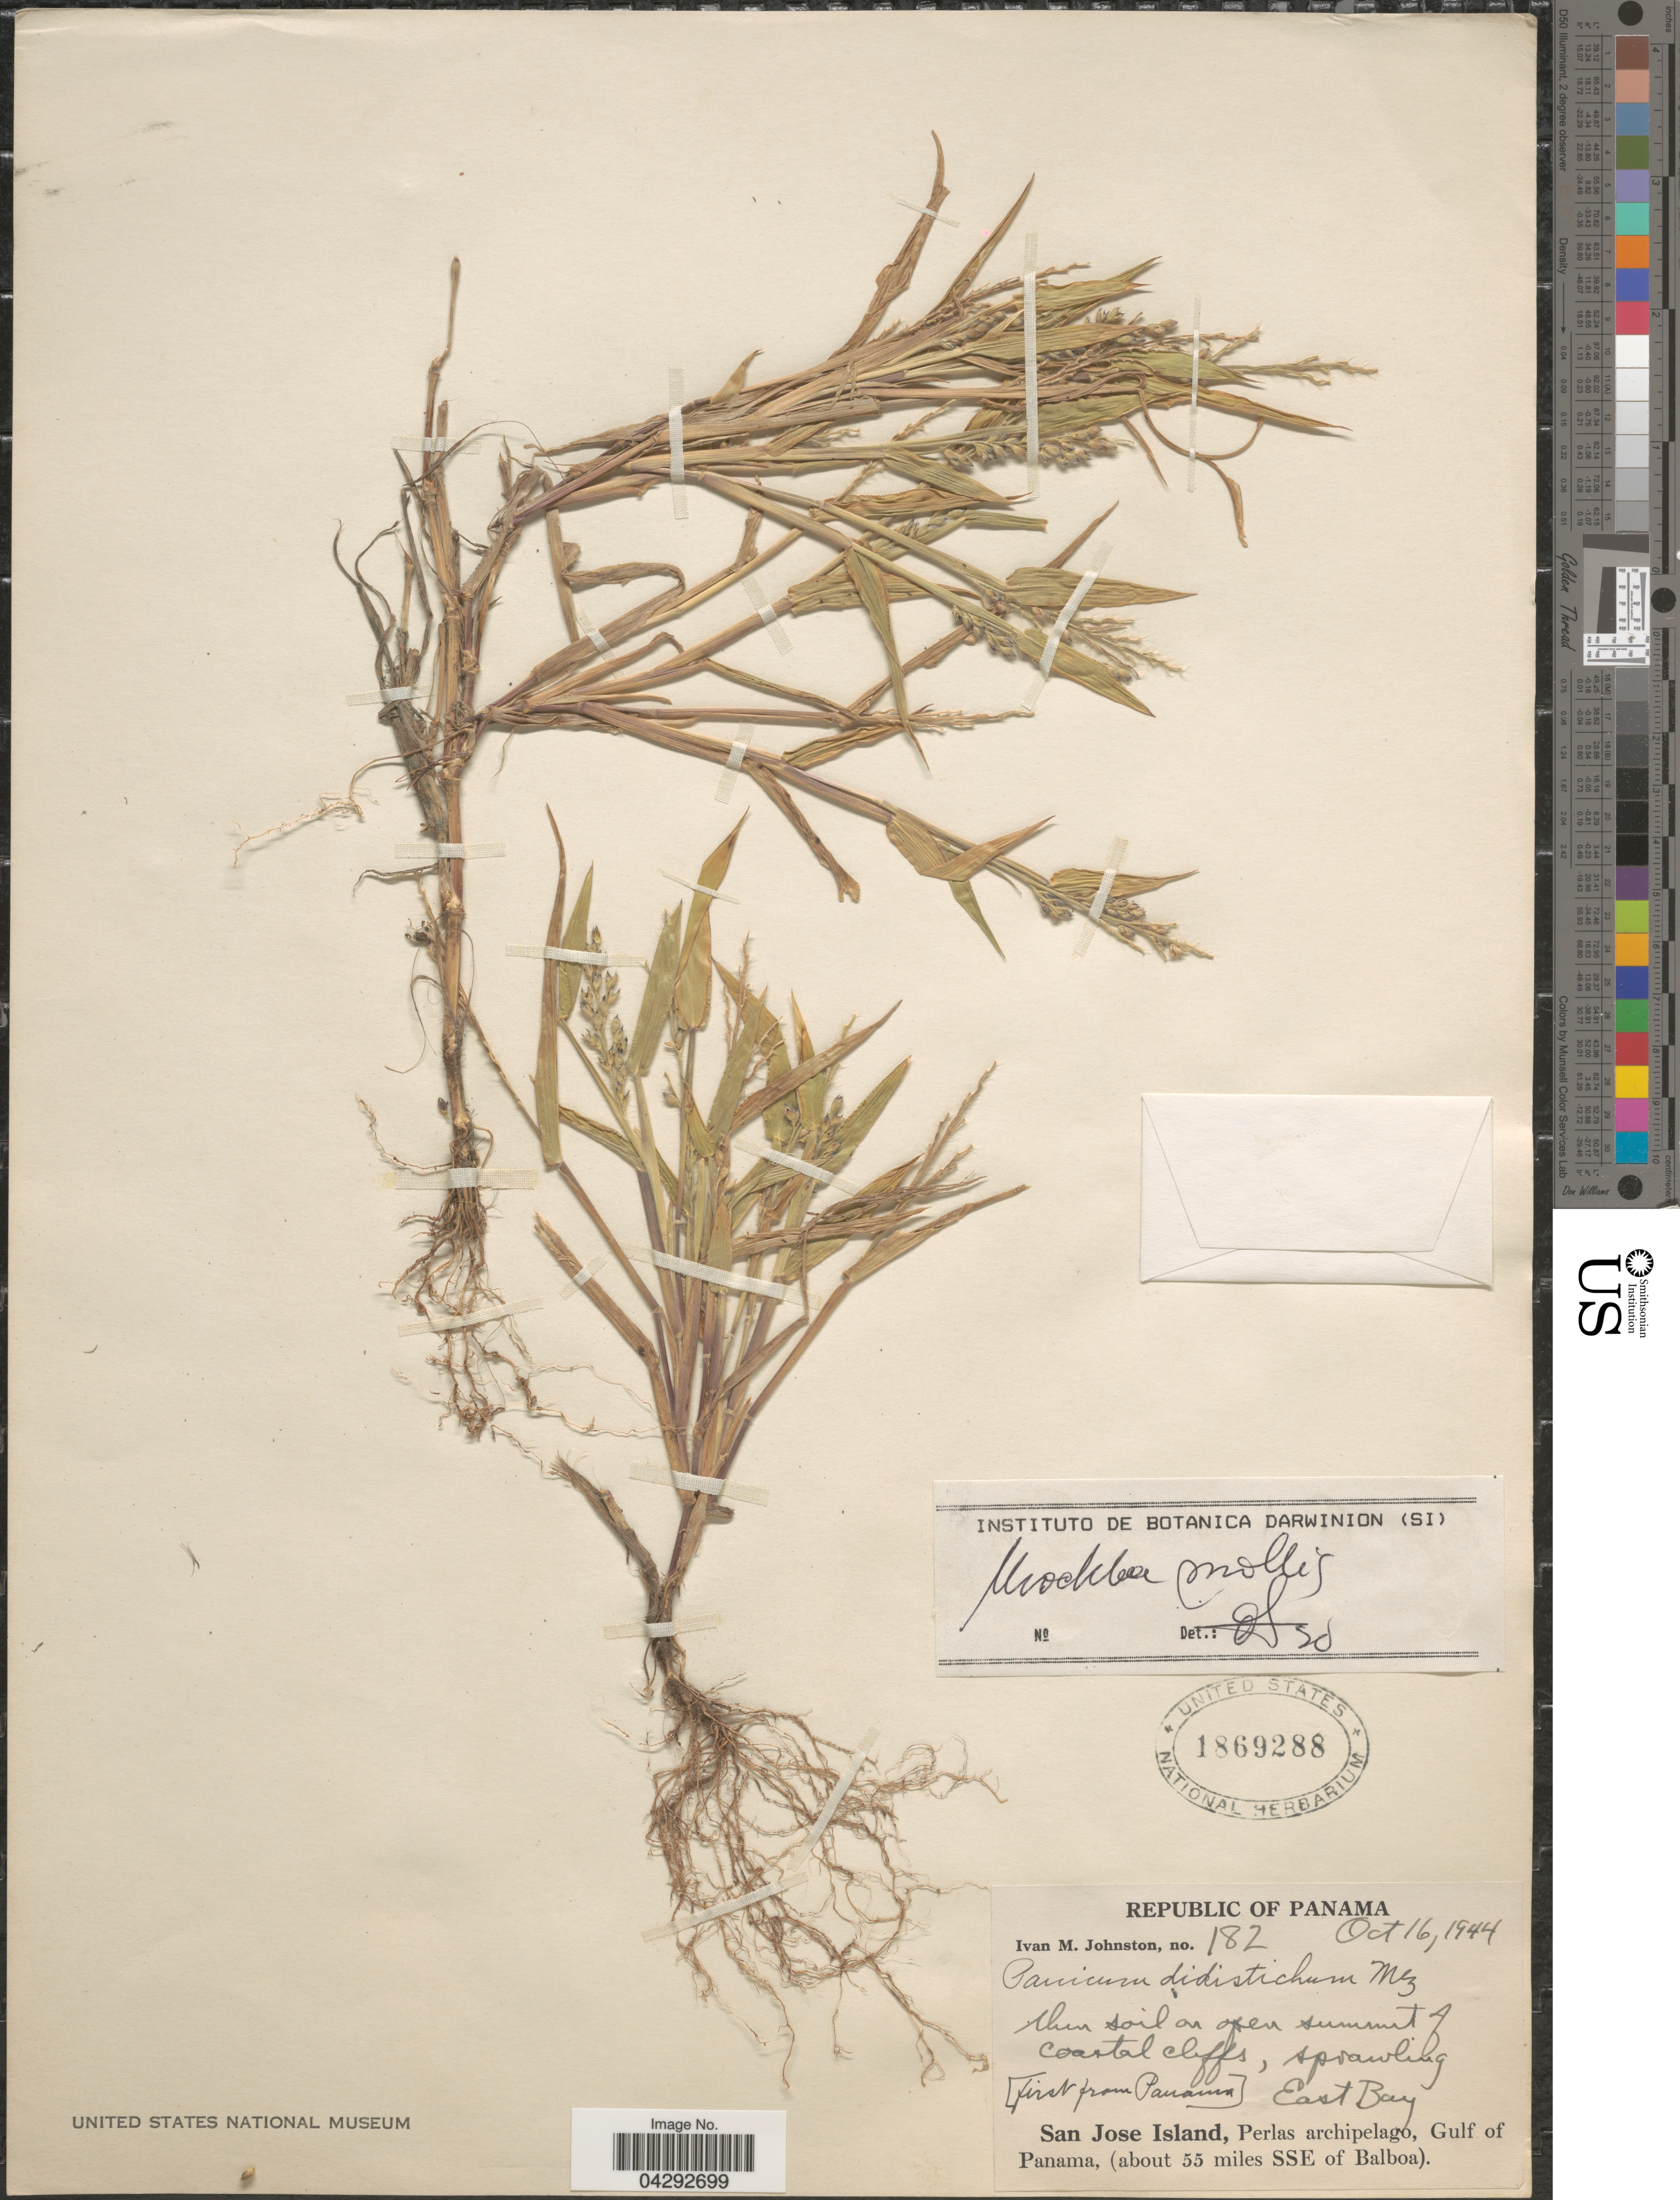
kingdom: Plantae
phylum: Tracheophyta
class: Liliopsida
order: Poales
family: Poaceae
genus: Urochloa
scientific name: Urochloa mollis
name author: (Sw.) Morrone & Zuloaga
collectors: I.M. Johnston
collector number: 182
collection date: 1944-10-16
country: Panama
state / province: Panamá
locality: Republic of Panama. East Bay. San Jose Island, Perlas archipelago, Gulf of Panama, (about 55 miles SSE of Balboa).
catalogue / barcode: US 1869288